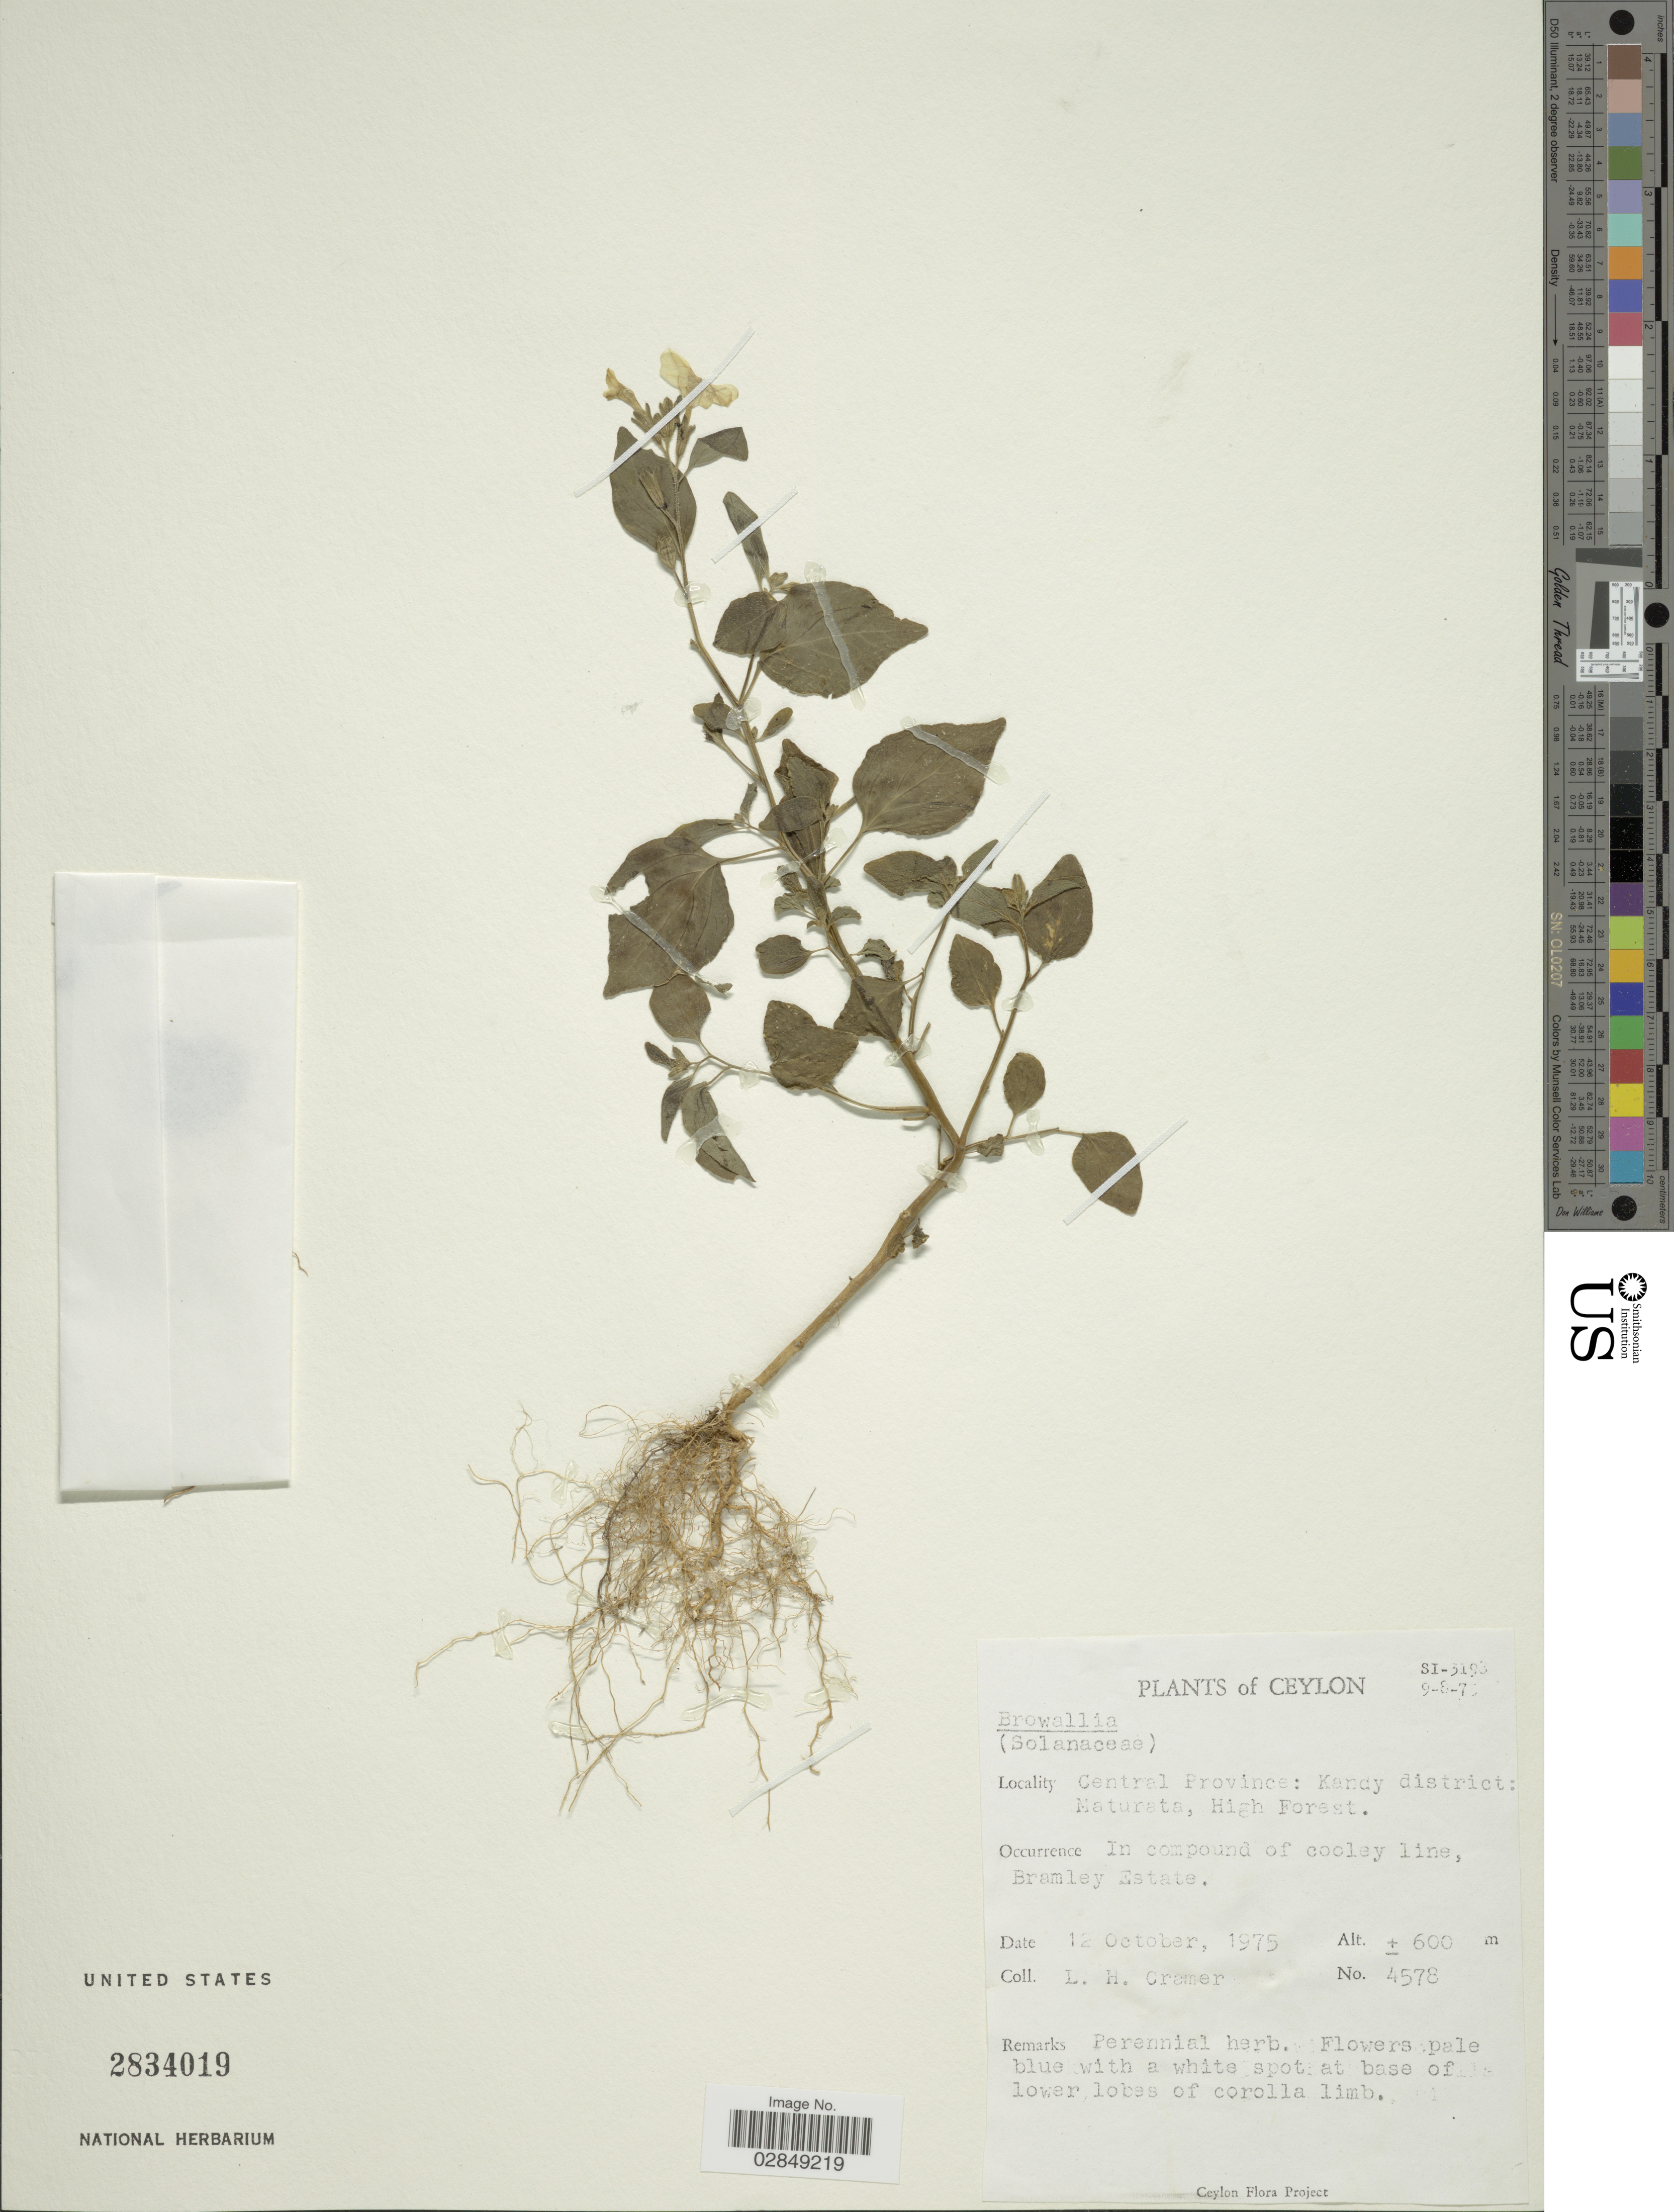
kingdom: Plantae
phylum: Tracheophyta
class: Magnoliopsida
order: Solanales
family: Solanaceae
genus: Browallia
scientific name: Browallia sp.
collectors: L. H. Cramer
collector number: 4578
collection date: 1975-10-12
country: Sri Lanka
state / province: Central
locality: Ceylon. Kandy district: Maturata, High Forest.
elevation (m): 600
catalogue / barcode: US 2834019